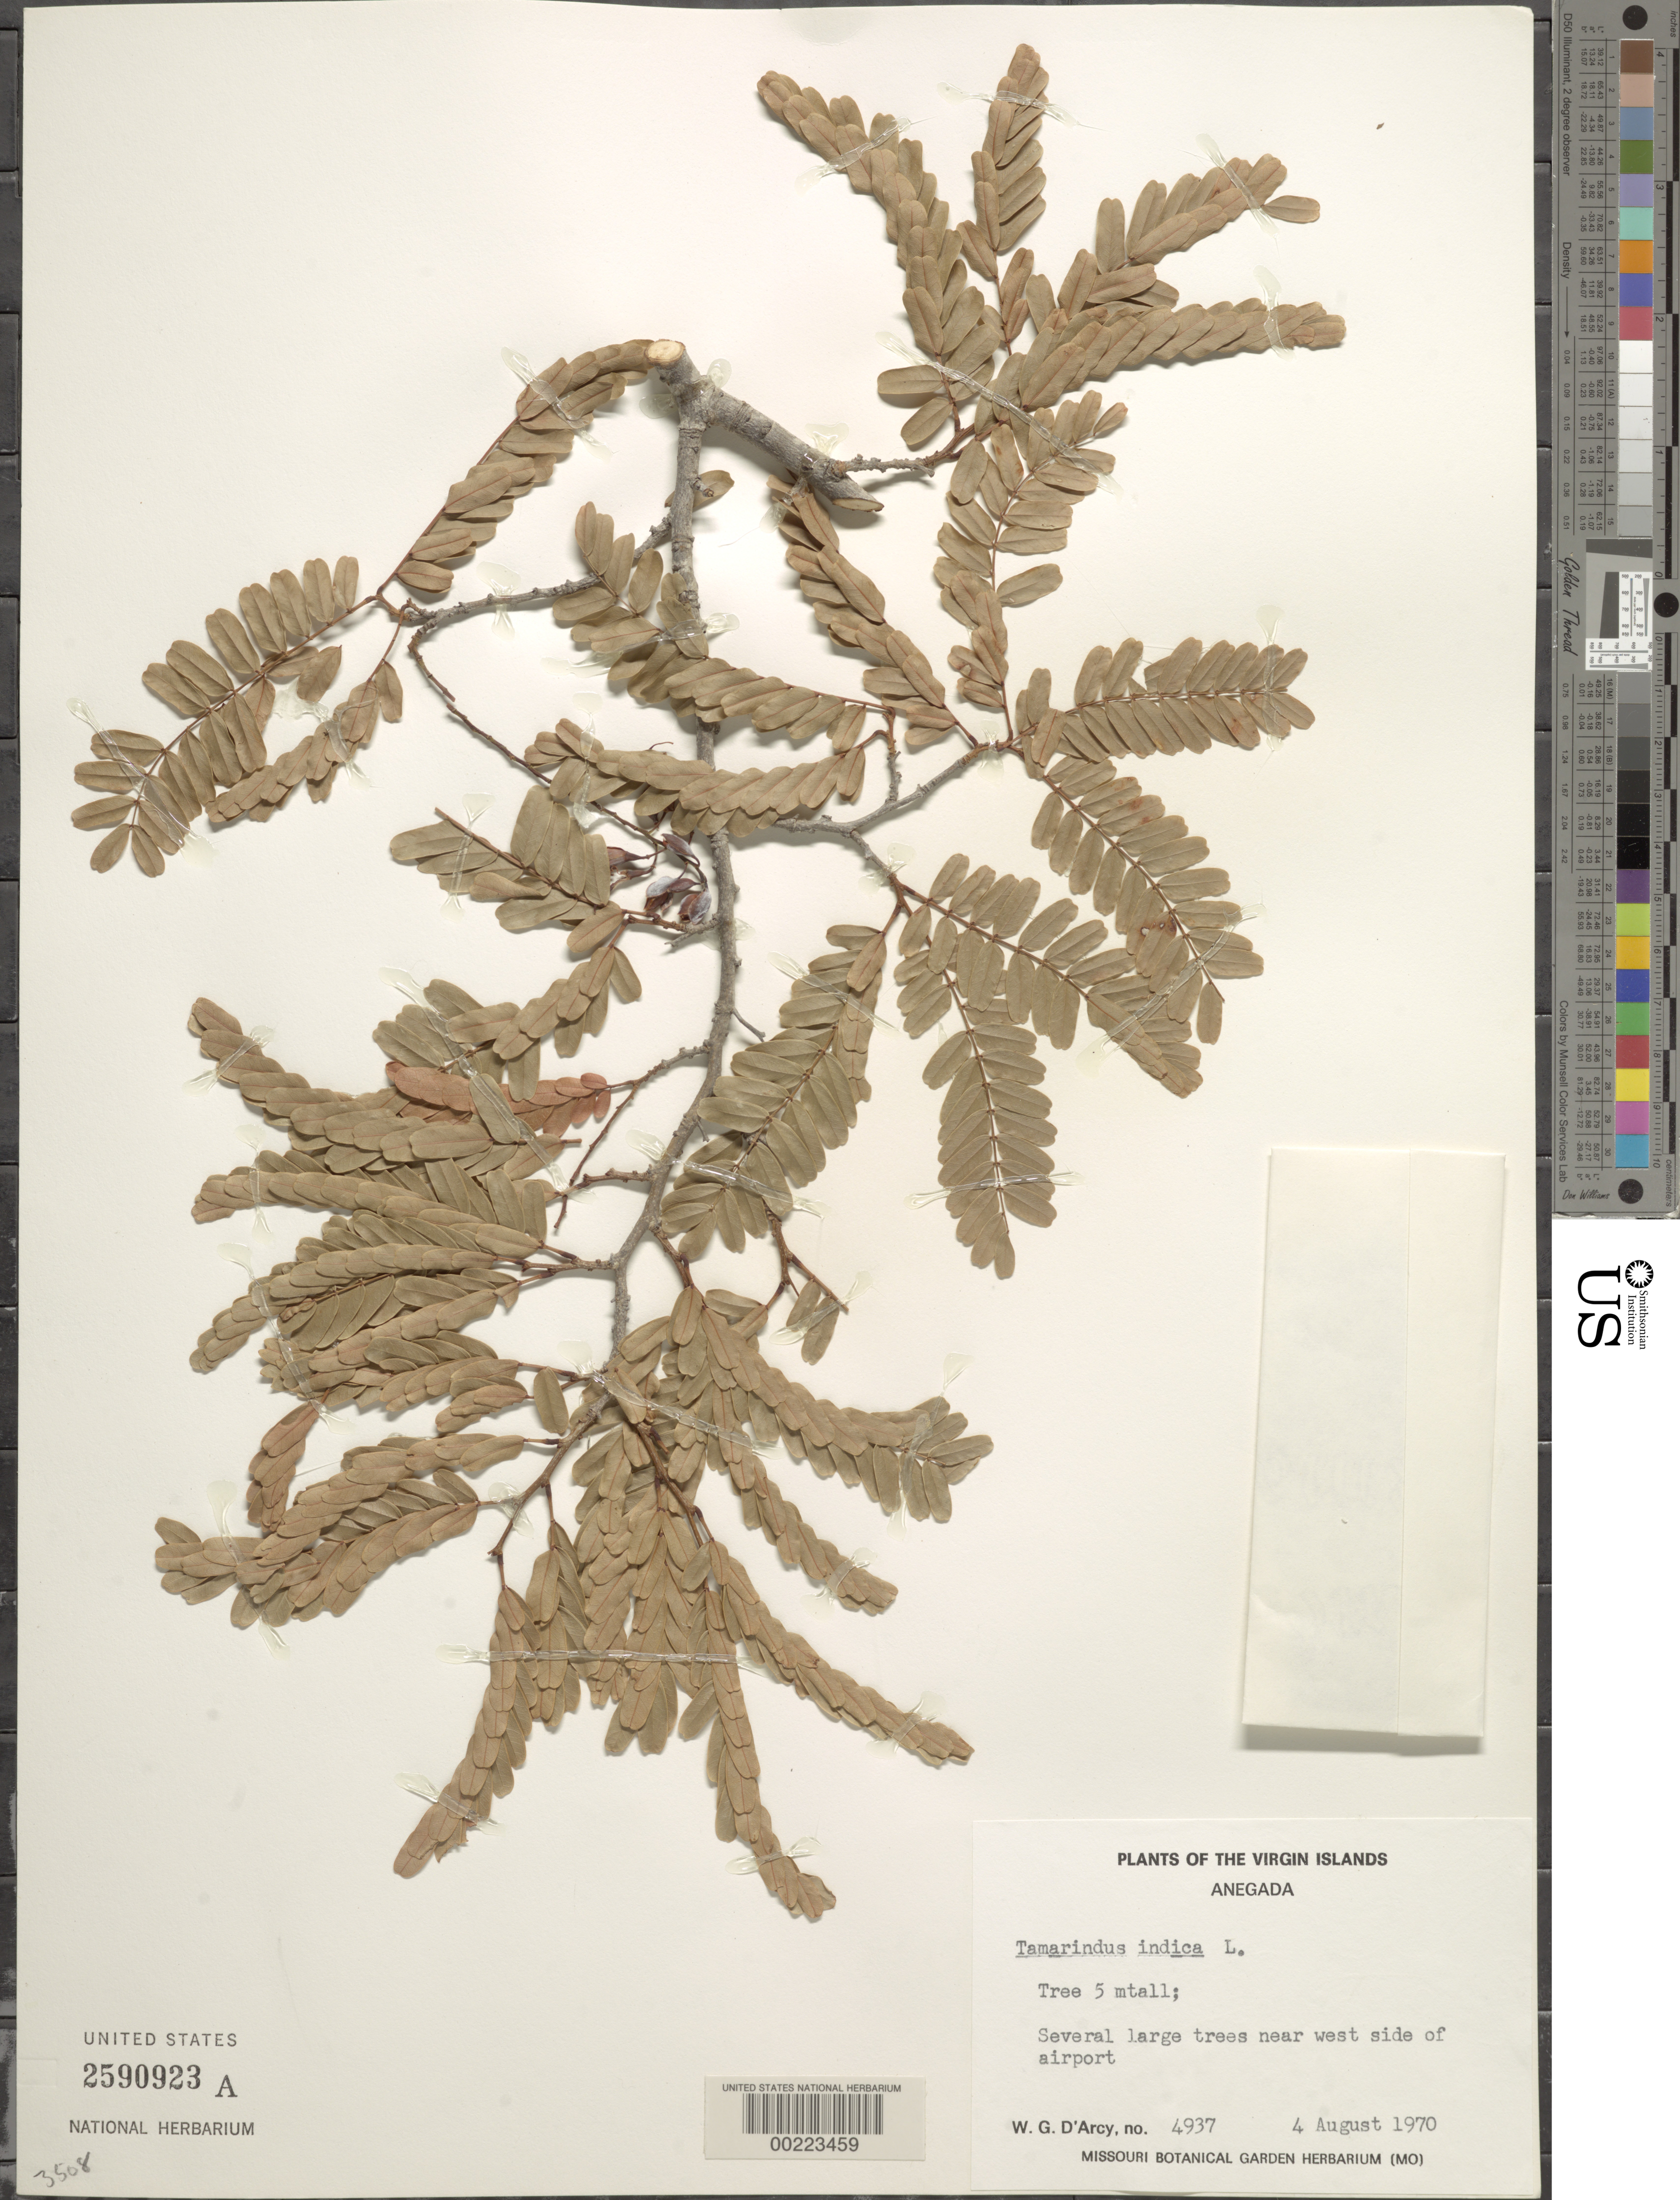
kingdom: Plantae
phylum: Tracheophyta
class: Magnoliopsida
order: Fabales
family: Fabaceae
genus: Tamarindus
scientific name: Tamarindus indica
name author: L.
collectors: W. G. D'Arcy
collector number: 4937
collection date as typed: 04 Aug 1970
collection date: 1970-08-04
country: British Virgin Islands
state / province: Anegada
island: Anegada Island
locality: Several large trees near west side of airport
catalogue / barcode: US 2590923A